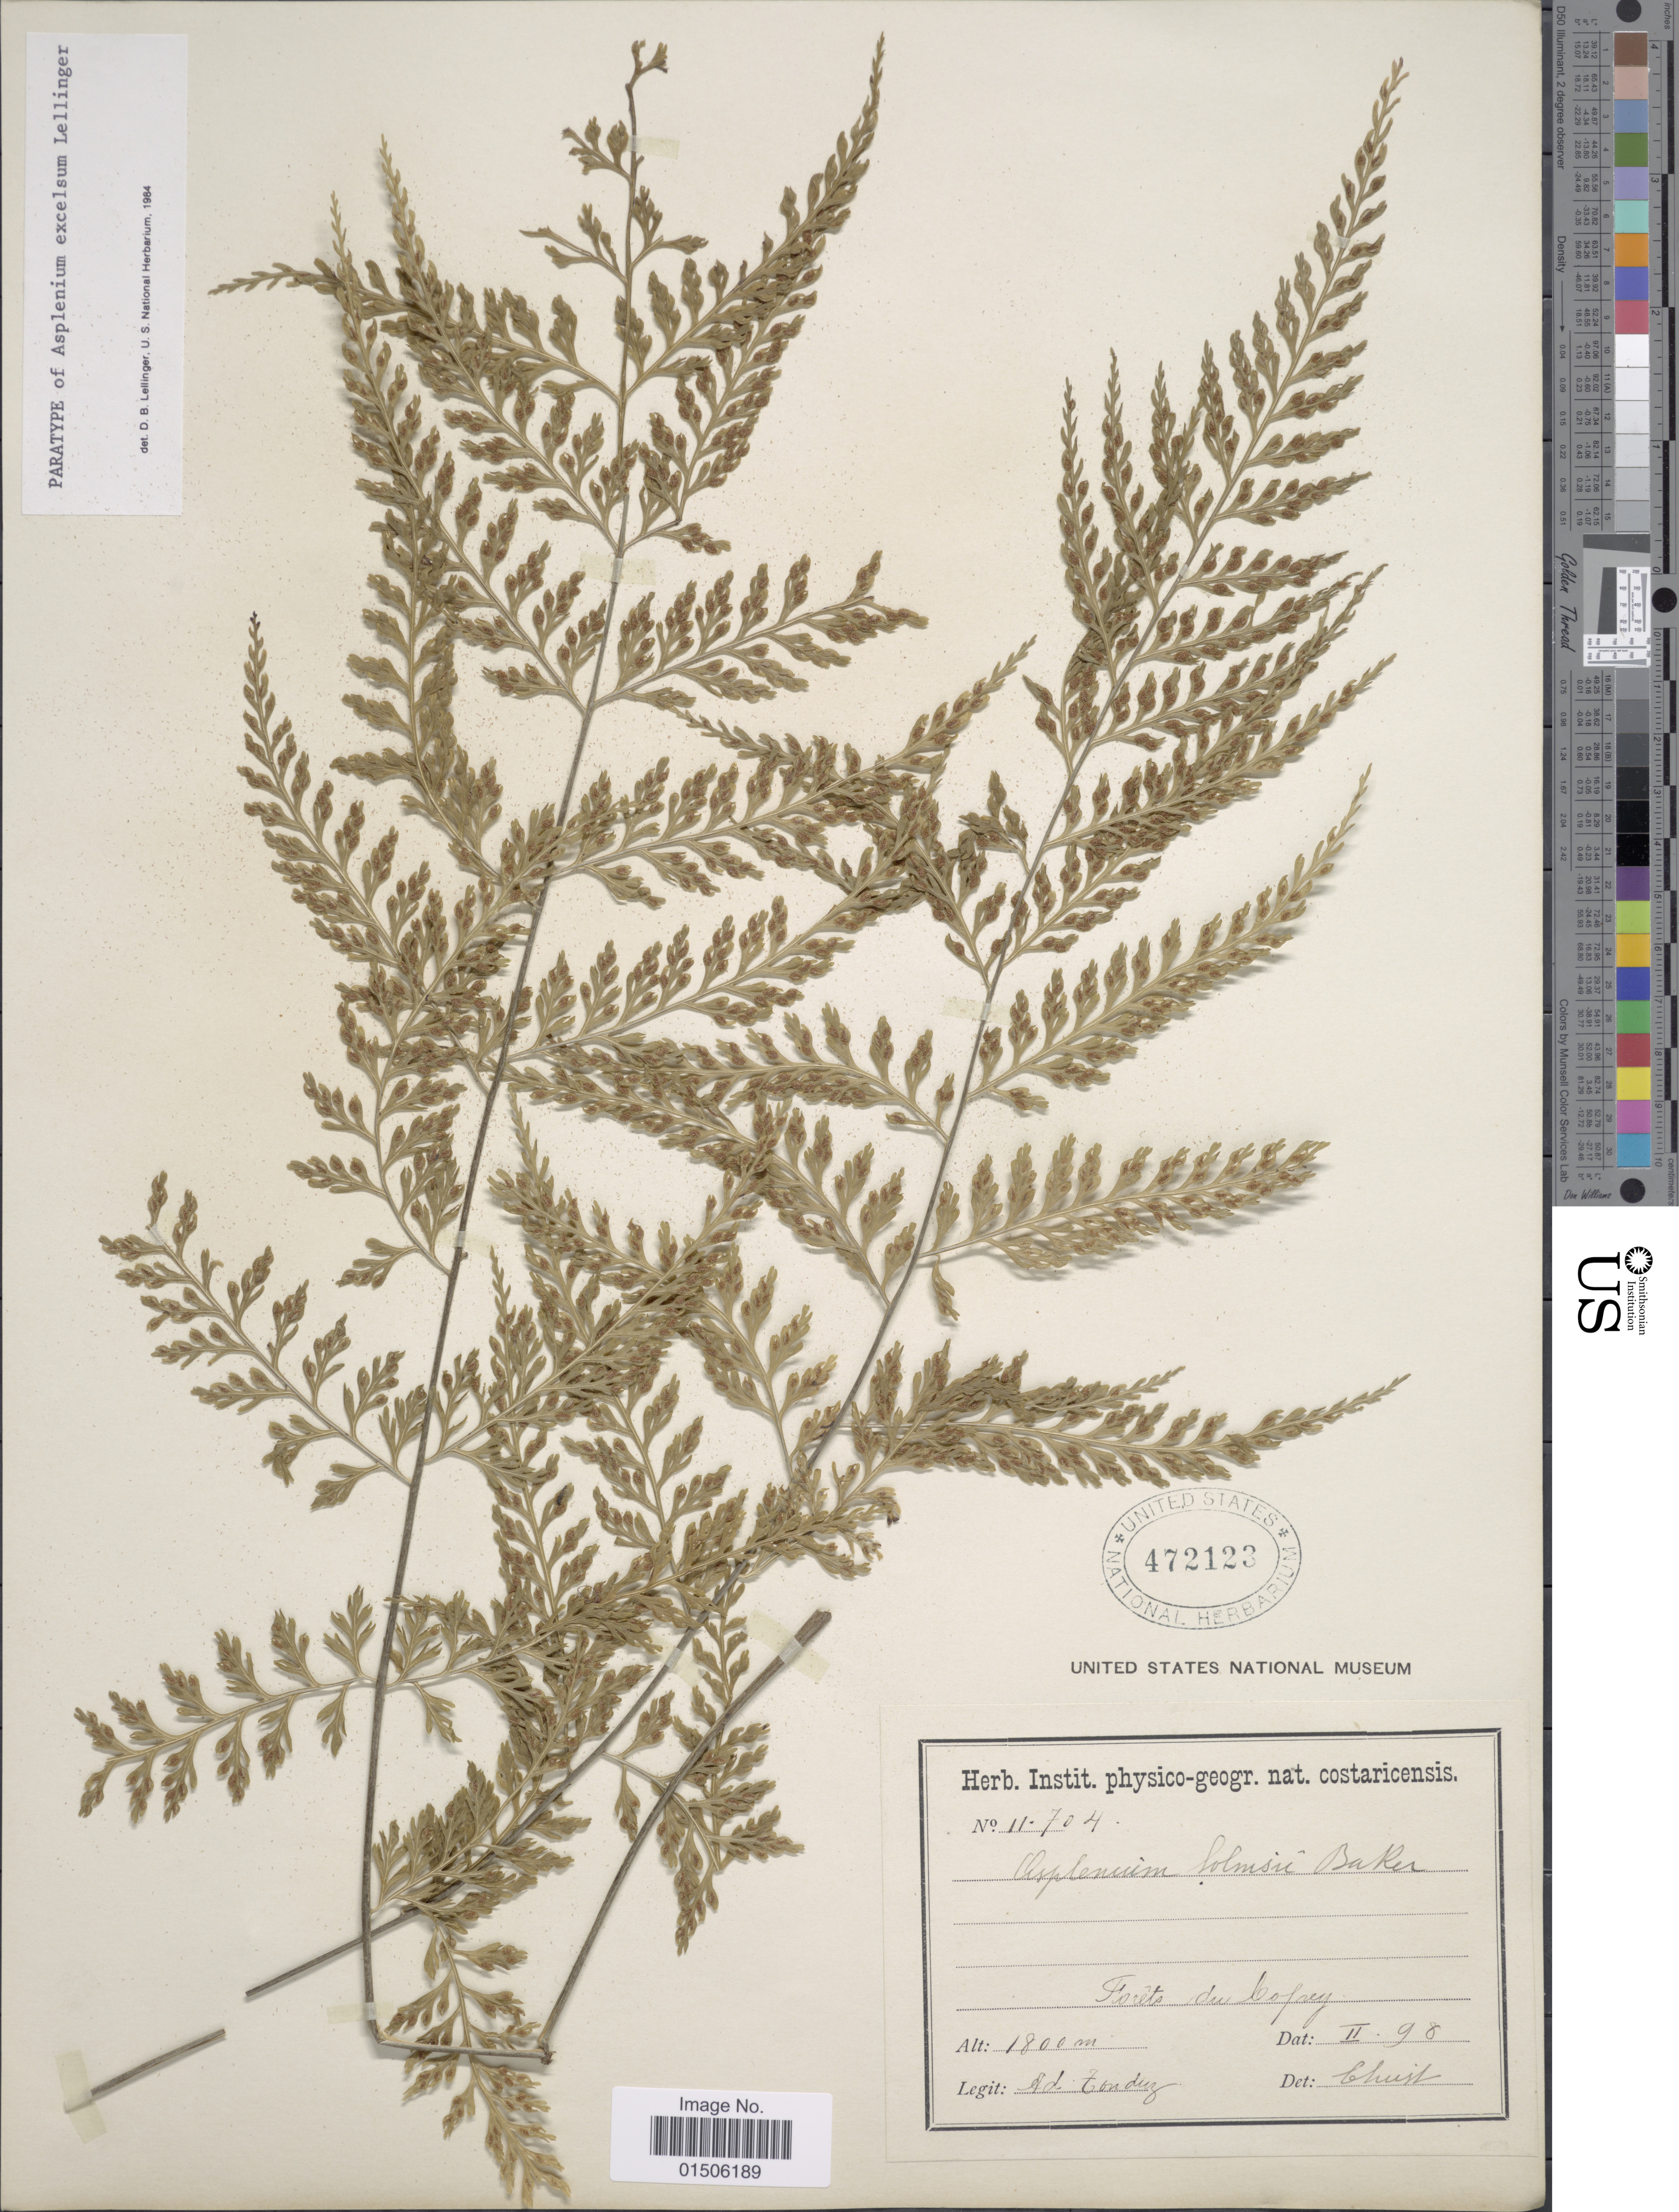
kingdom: Plantae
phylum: Tracheophyta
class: Polypodiopsida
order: Polypodiales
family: Aspleniaceae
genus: Asplenium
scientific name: Asplenium excelsum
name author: Lellinger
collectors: A. Tonduz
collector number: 11704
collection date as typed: Transcribed d/m/y: /2/98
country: Costa Rica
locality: Forêts du Copey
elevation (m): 1800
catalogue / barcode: US 472123